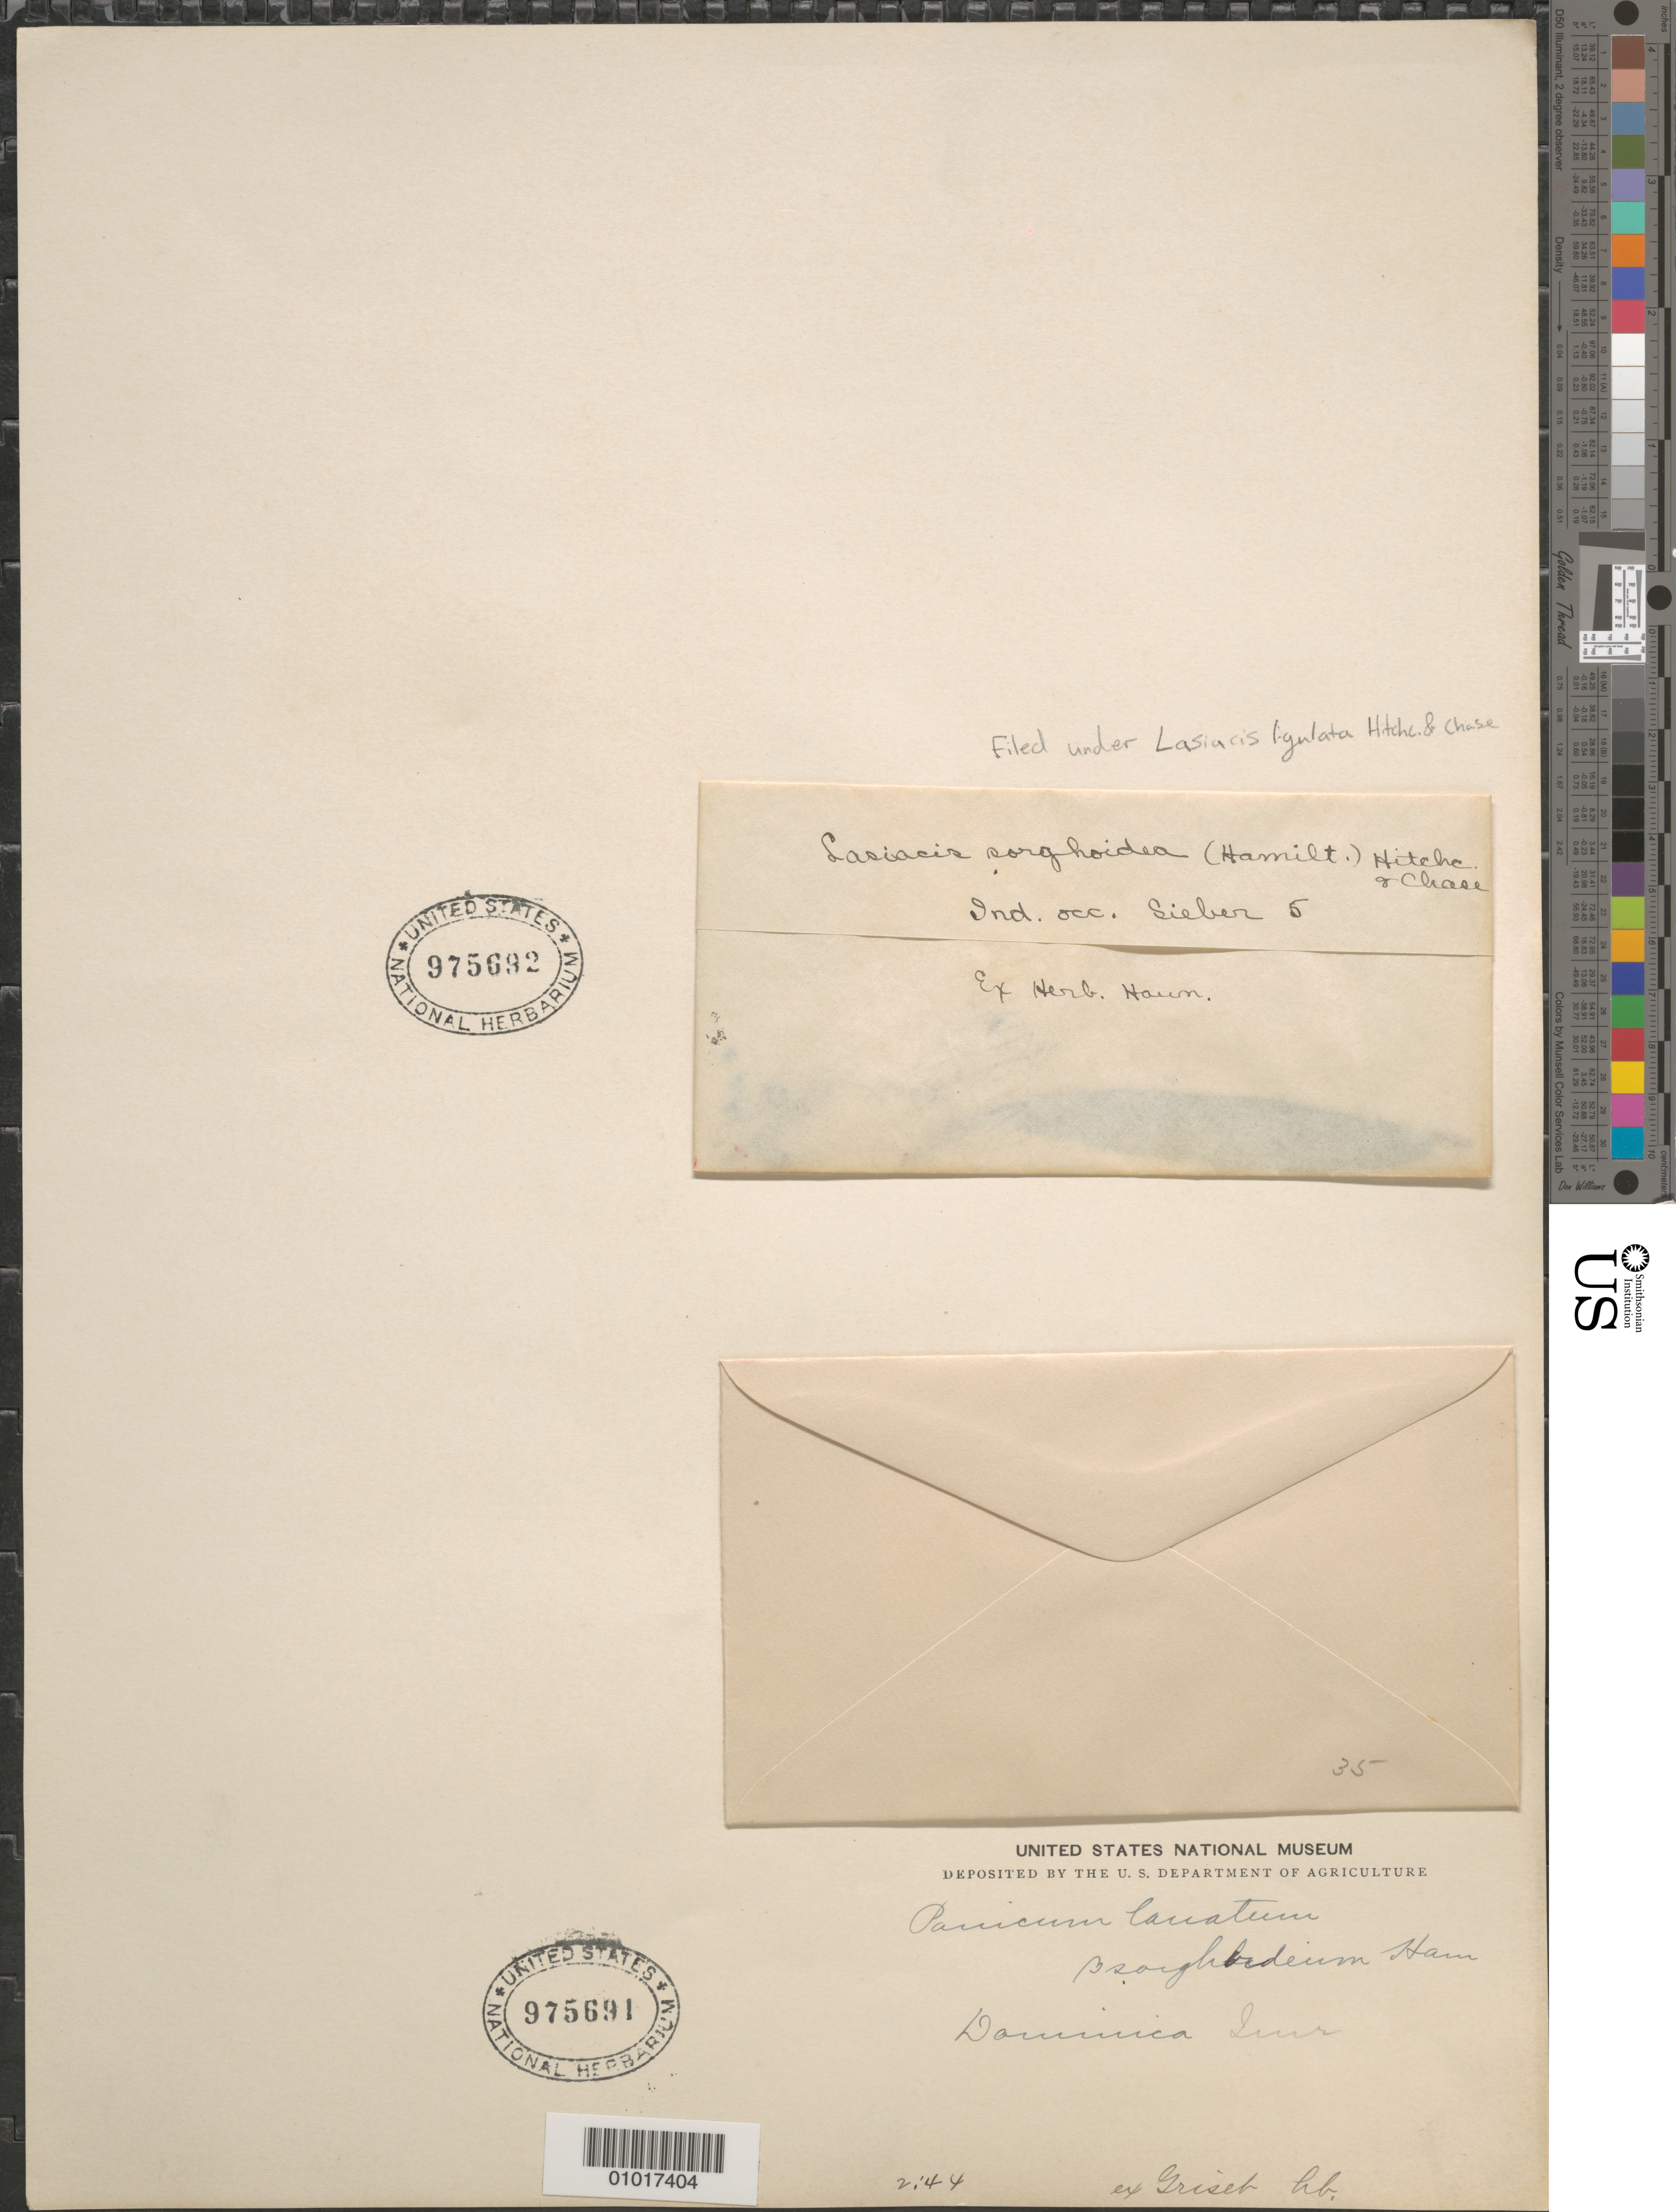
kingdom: Plantae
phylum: Tracheophyta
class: Liliopsida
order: Poales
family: Poaceae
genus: Lasiacis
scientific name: Lasiacis ligulata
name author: Hitchc. & Chase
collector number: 35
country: Dominica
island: Dominica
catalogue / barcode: US 975691-2